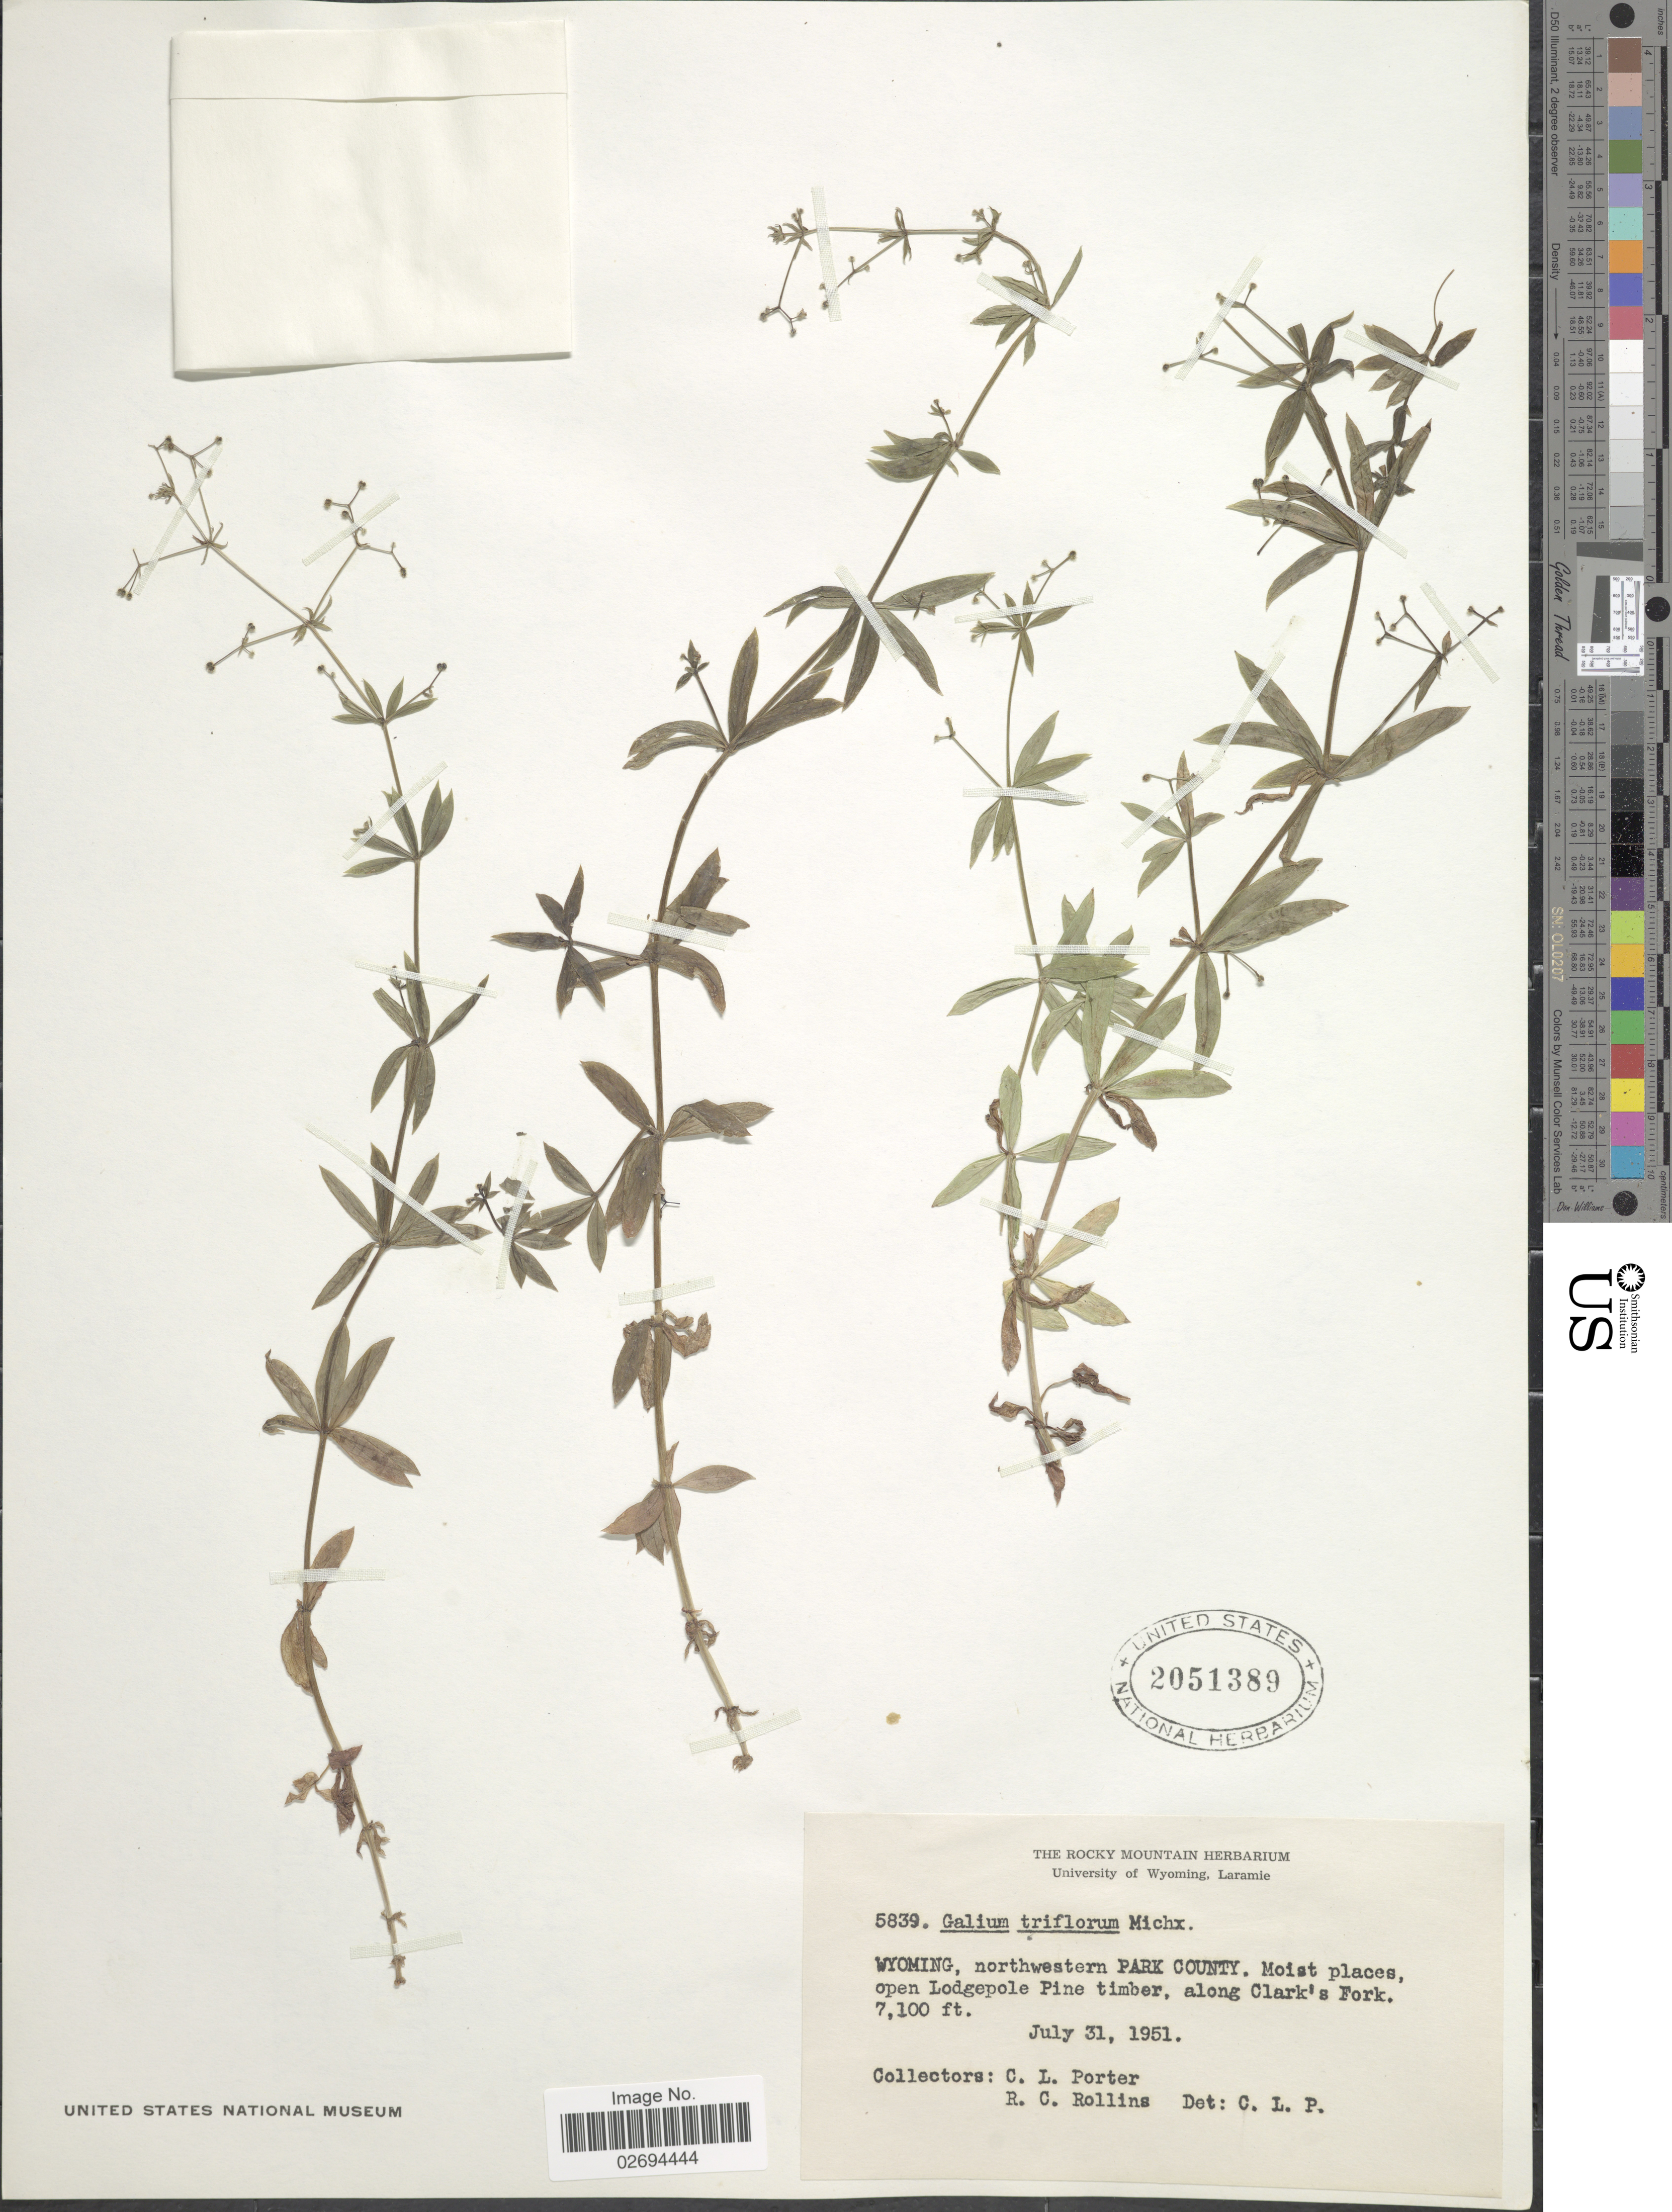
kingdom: Plantae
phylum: Tracheophyta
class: Magnoliopsida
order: Gentianales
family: Rubiaceae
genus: Galium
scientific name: Galium triflorum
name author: Michx.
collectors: C. L. Porter & R. C. Rollins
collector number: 5839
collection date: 1951-07-31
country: United States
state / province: Wyoming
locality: Northwestern Park County. Open Lodgepole Pine timber, along Clark's Fork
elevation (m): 2164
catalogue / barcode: US 2051389